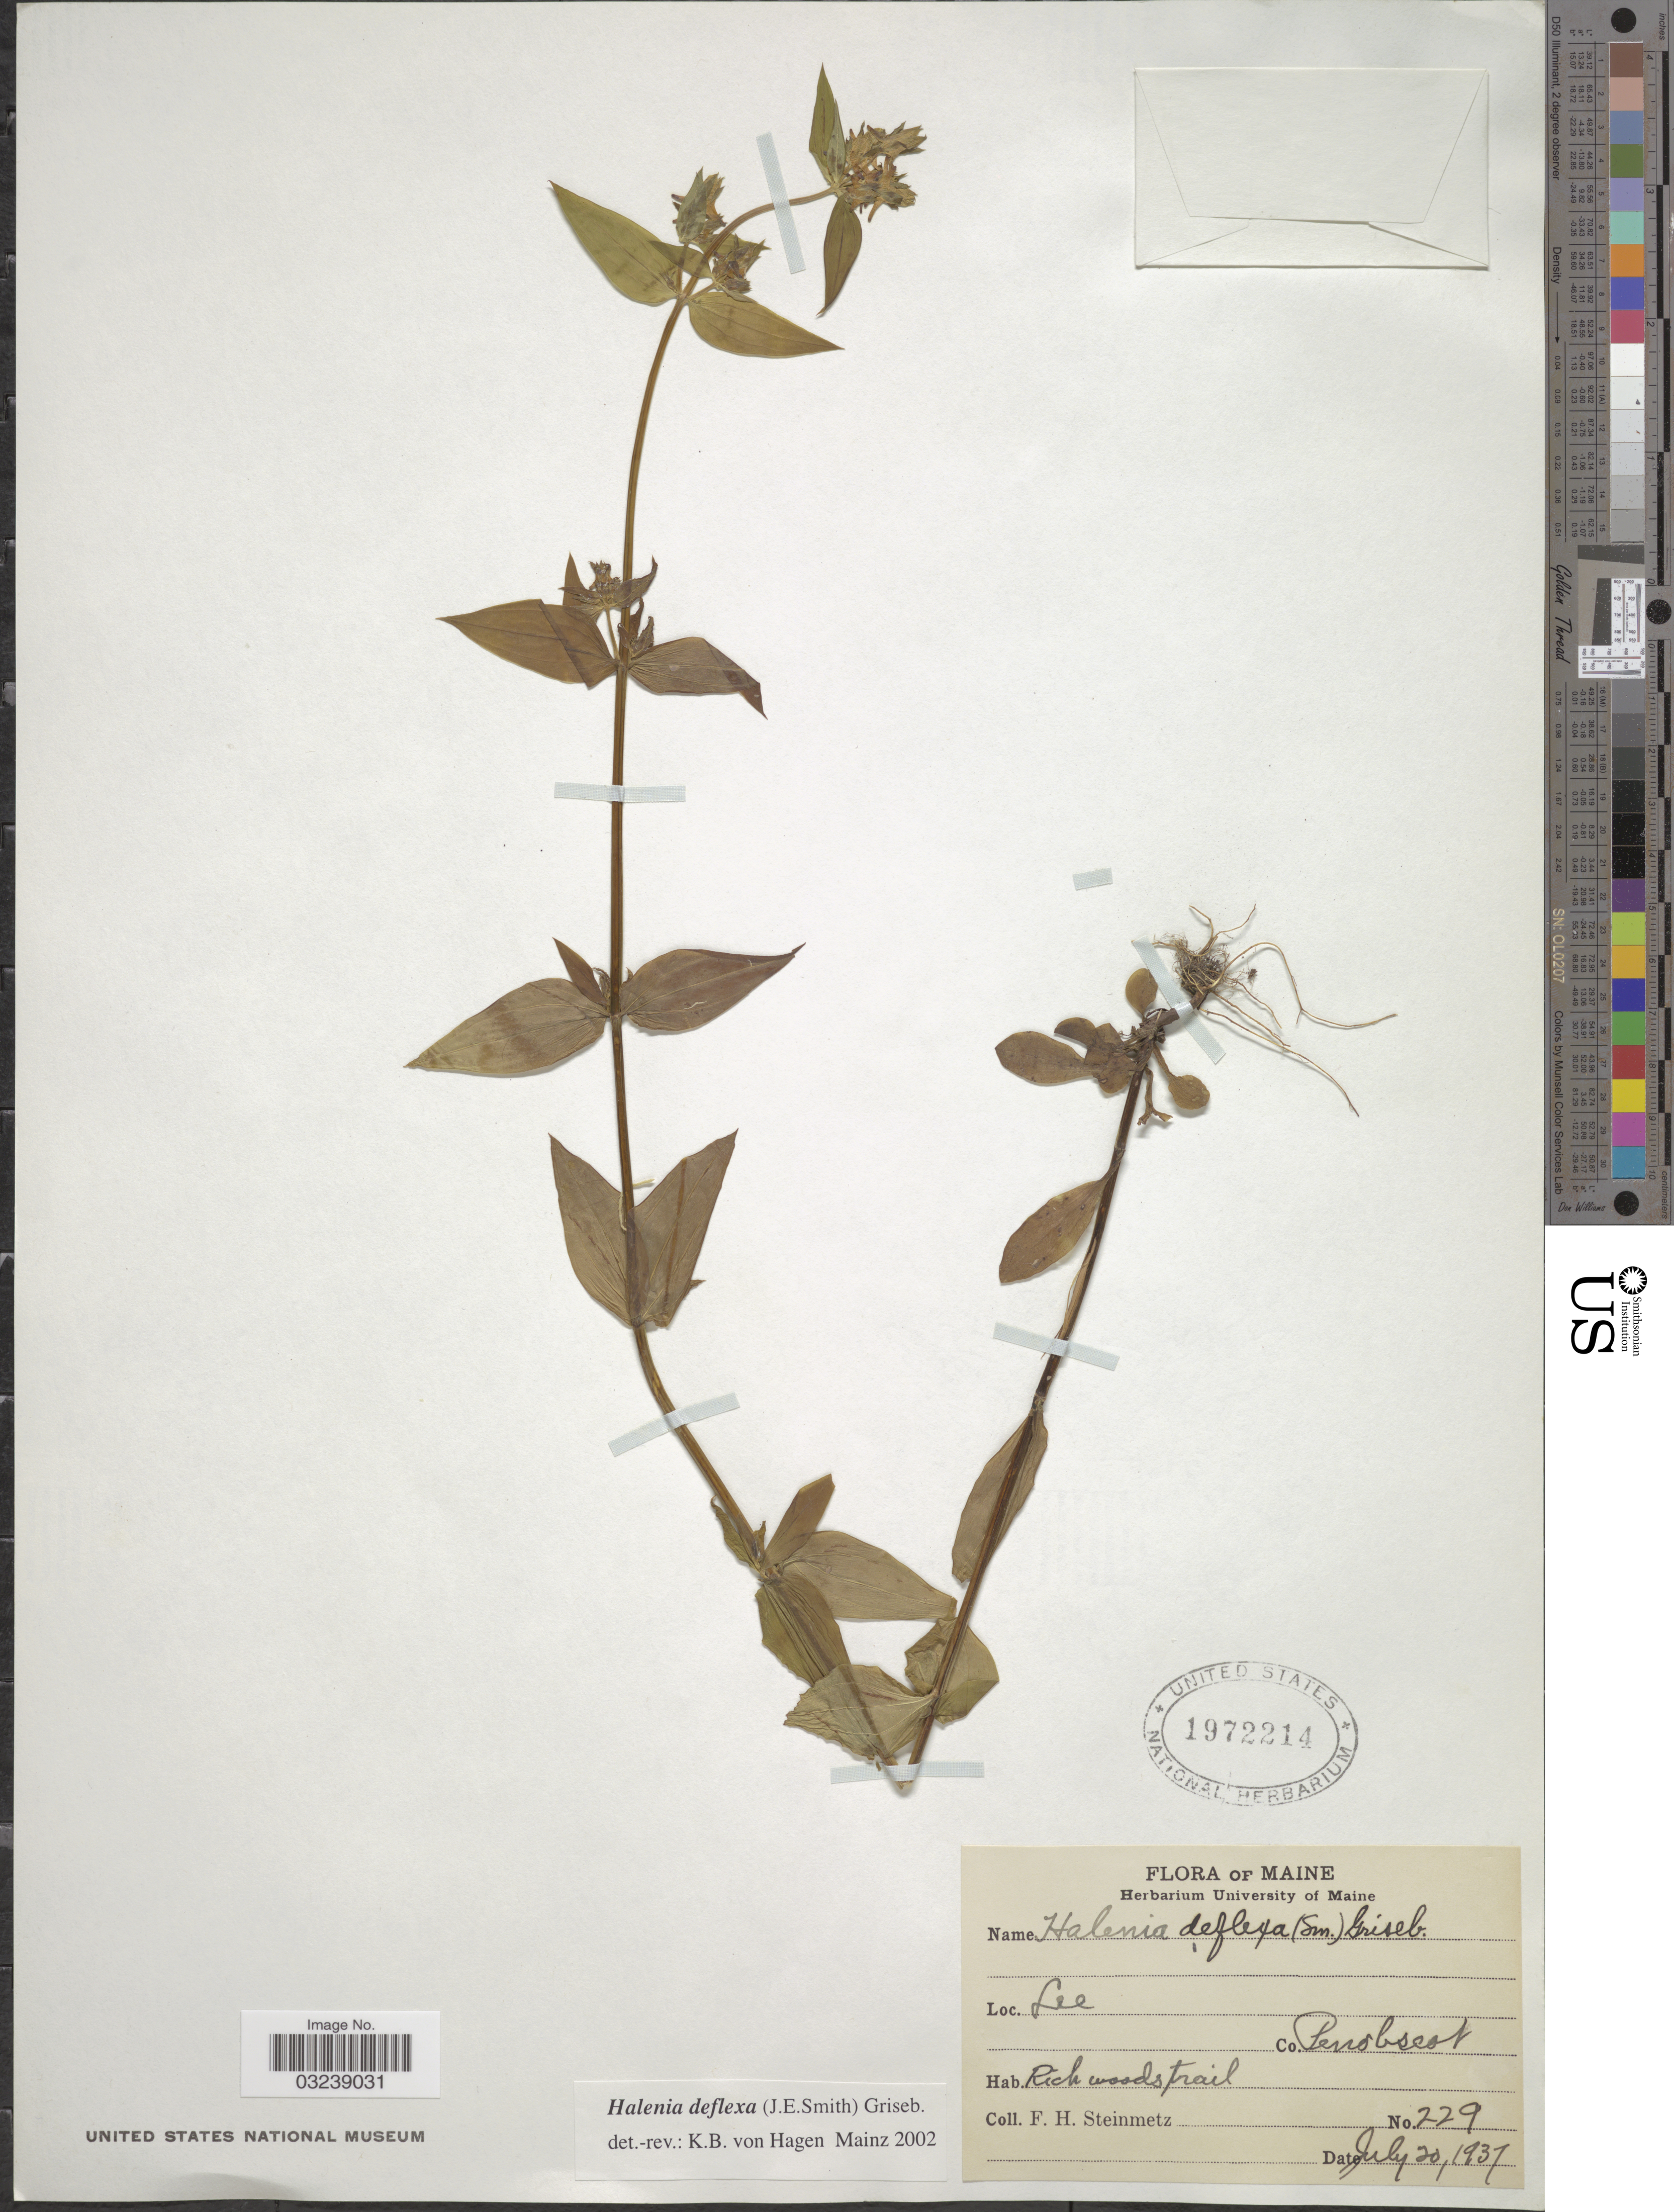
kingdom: Plantae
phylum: Tracheophyta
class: Magnoliopsida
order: Gentianales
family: Gentianaceae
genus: Halenia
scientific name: Halenia deflexa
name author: (Sm.) Griseb.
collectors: F. H. Steinmetz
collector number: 229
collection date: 1937-07-20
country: United States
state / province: Maine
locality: Lee. Co. Penobscot.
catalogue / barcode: US 1972214